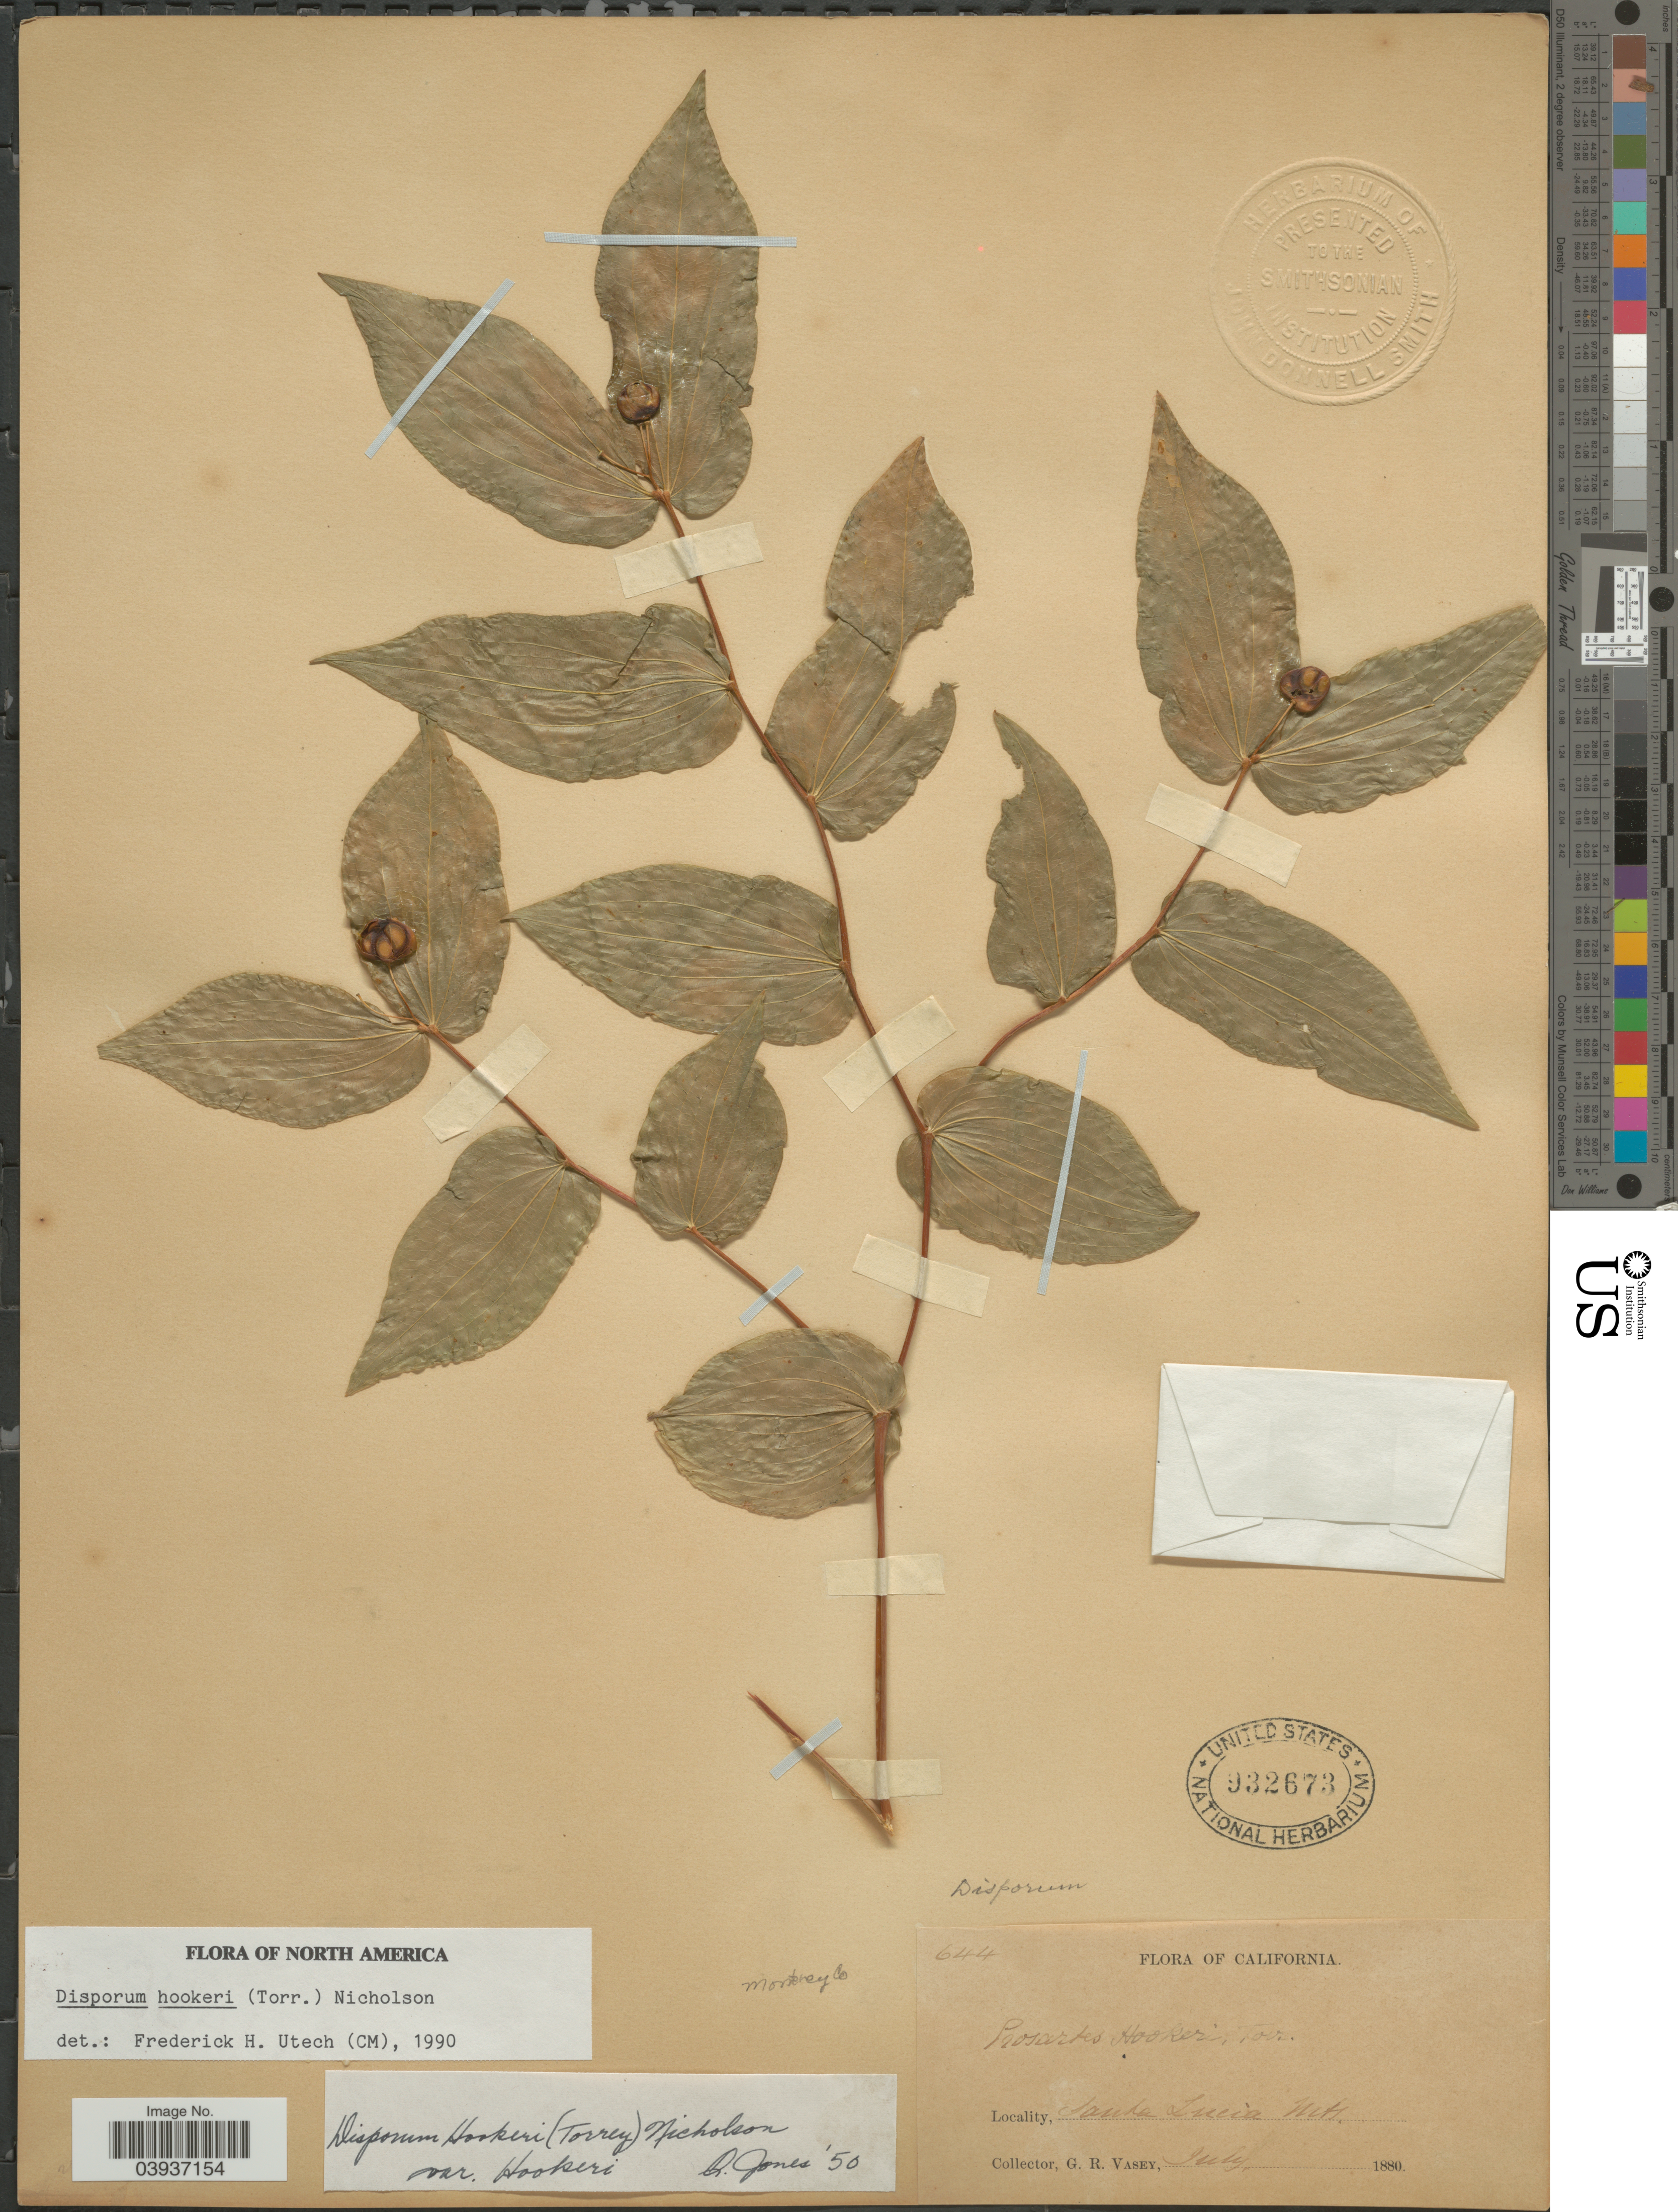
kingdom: Plantae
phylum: Tracheophyta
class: Liliopsida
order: Liliales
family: Colchicaceae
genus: Disporum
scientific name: Disporum hookeri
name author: (Torr.) G. Nicholson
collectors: G. R. Vasey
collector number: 644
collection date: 1880-07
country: United States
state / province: California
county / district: Monterey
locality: Monterey Co. Santa Lucia Mts.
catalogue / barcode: US 932673